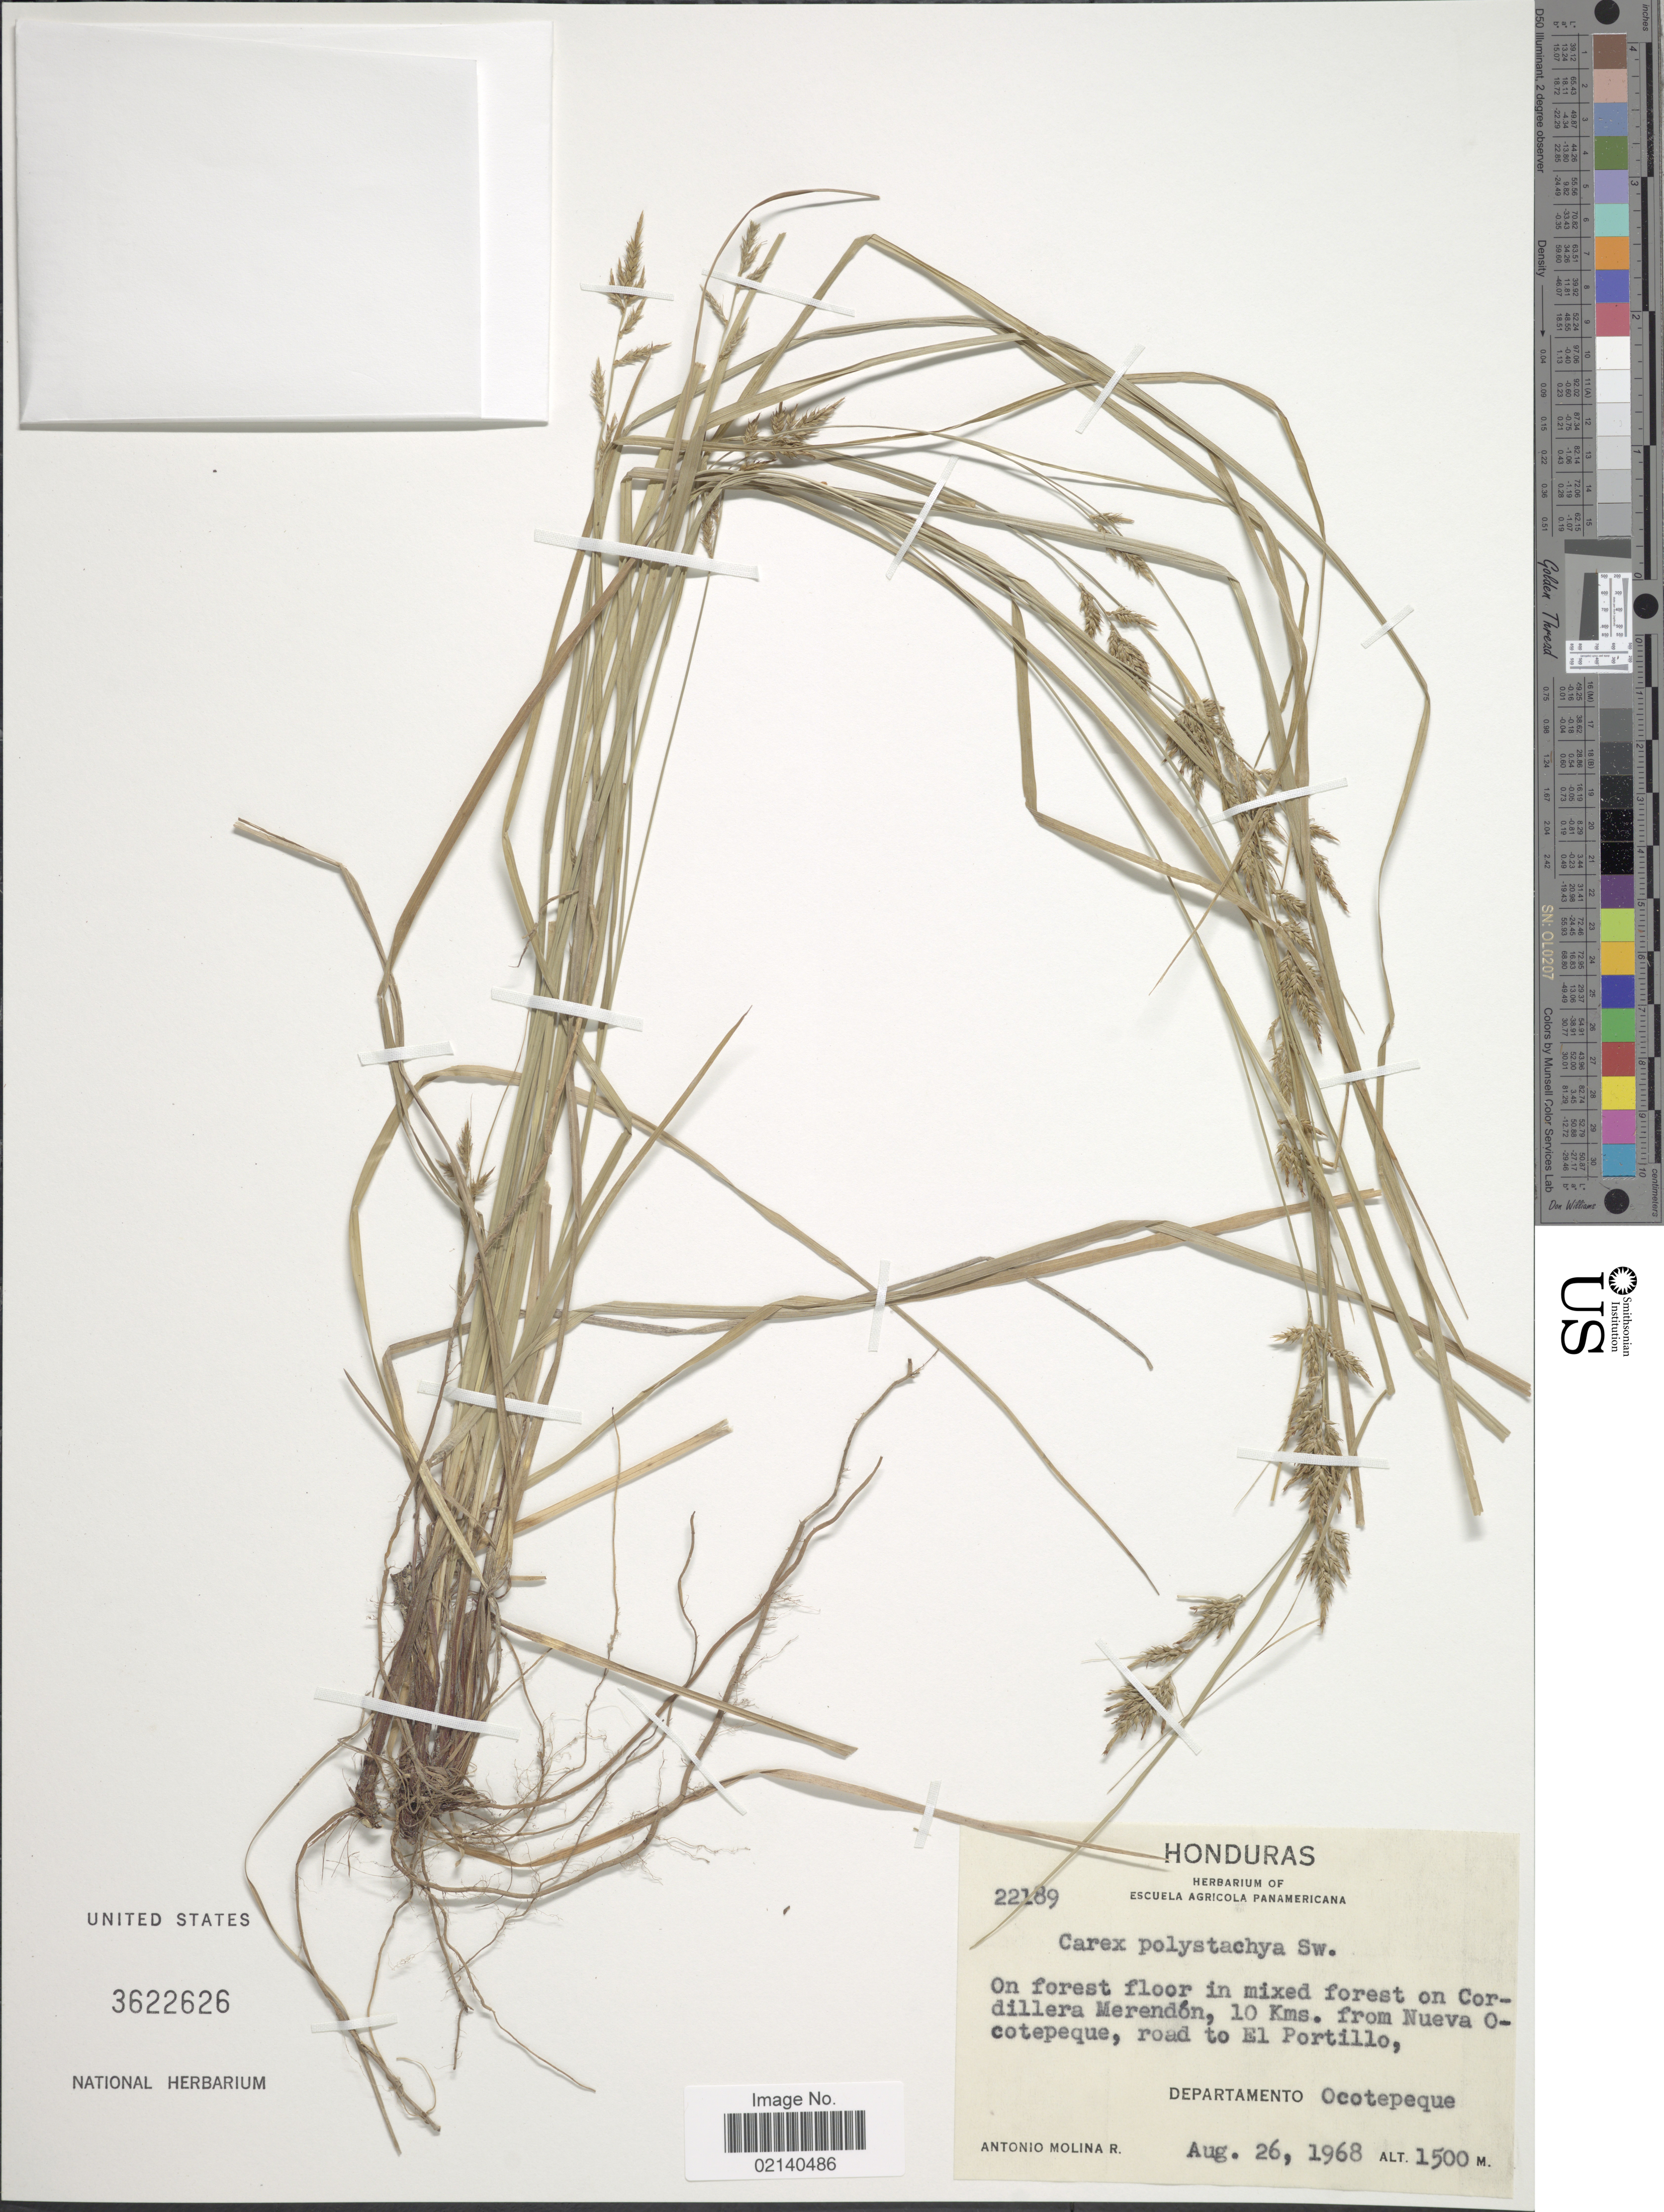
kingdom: Plantae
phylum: Tracheophyta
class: Liliopsida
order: Poales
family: Cyperaceae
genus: Carex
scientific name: Carex polystachya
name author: Sw. ex Wahlenb.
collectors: A. Molina R.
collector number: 22189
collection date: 1968-08-26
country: Honduras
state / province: Ocotepeque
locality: On forest floor in mixed forest on Cordillera Merendon, 10 Kms. from Nuevo Ocotepeque, road to El Portillo.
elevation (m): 1500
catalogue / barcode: US 3622626